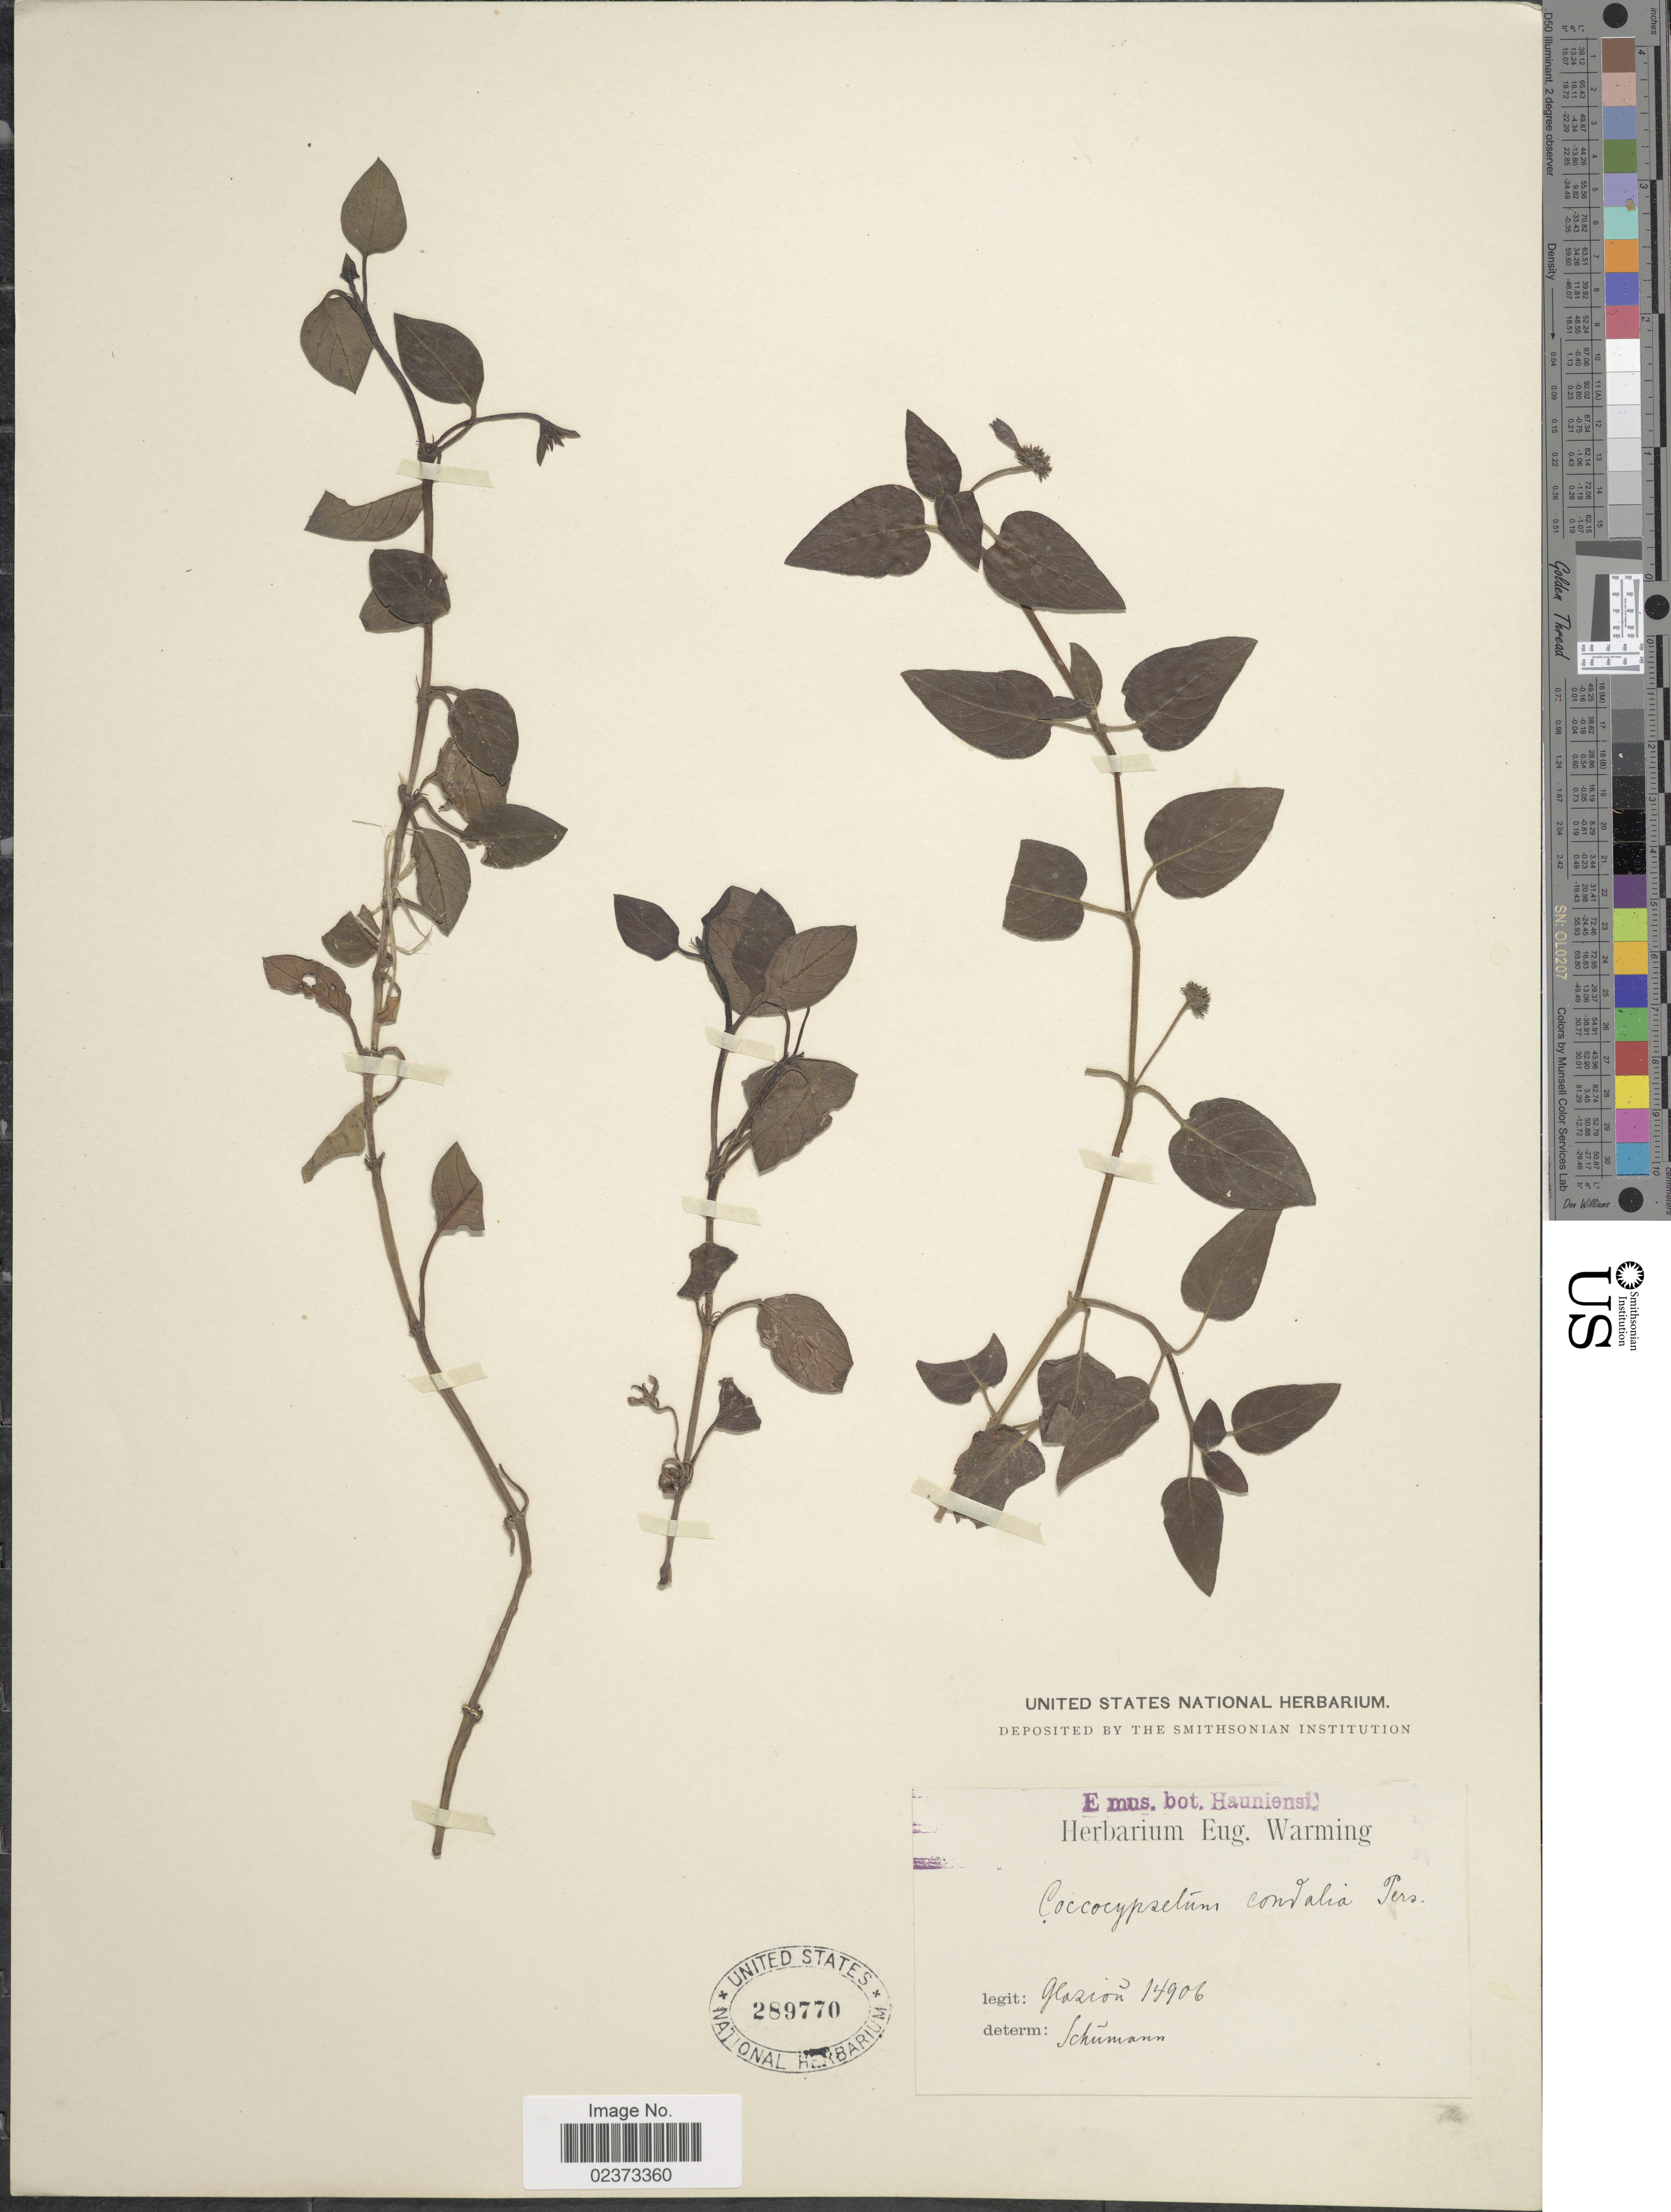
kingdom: Plantae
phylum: Tracheophyta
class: Magnoliopsida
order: Gentianales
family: Rubiaceae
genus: Coccocypselum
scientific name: Coccocypselum condalia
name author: Pers.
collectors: Glaziou, --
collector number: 14906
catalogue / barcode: US 289770